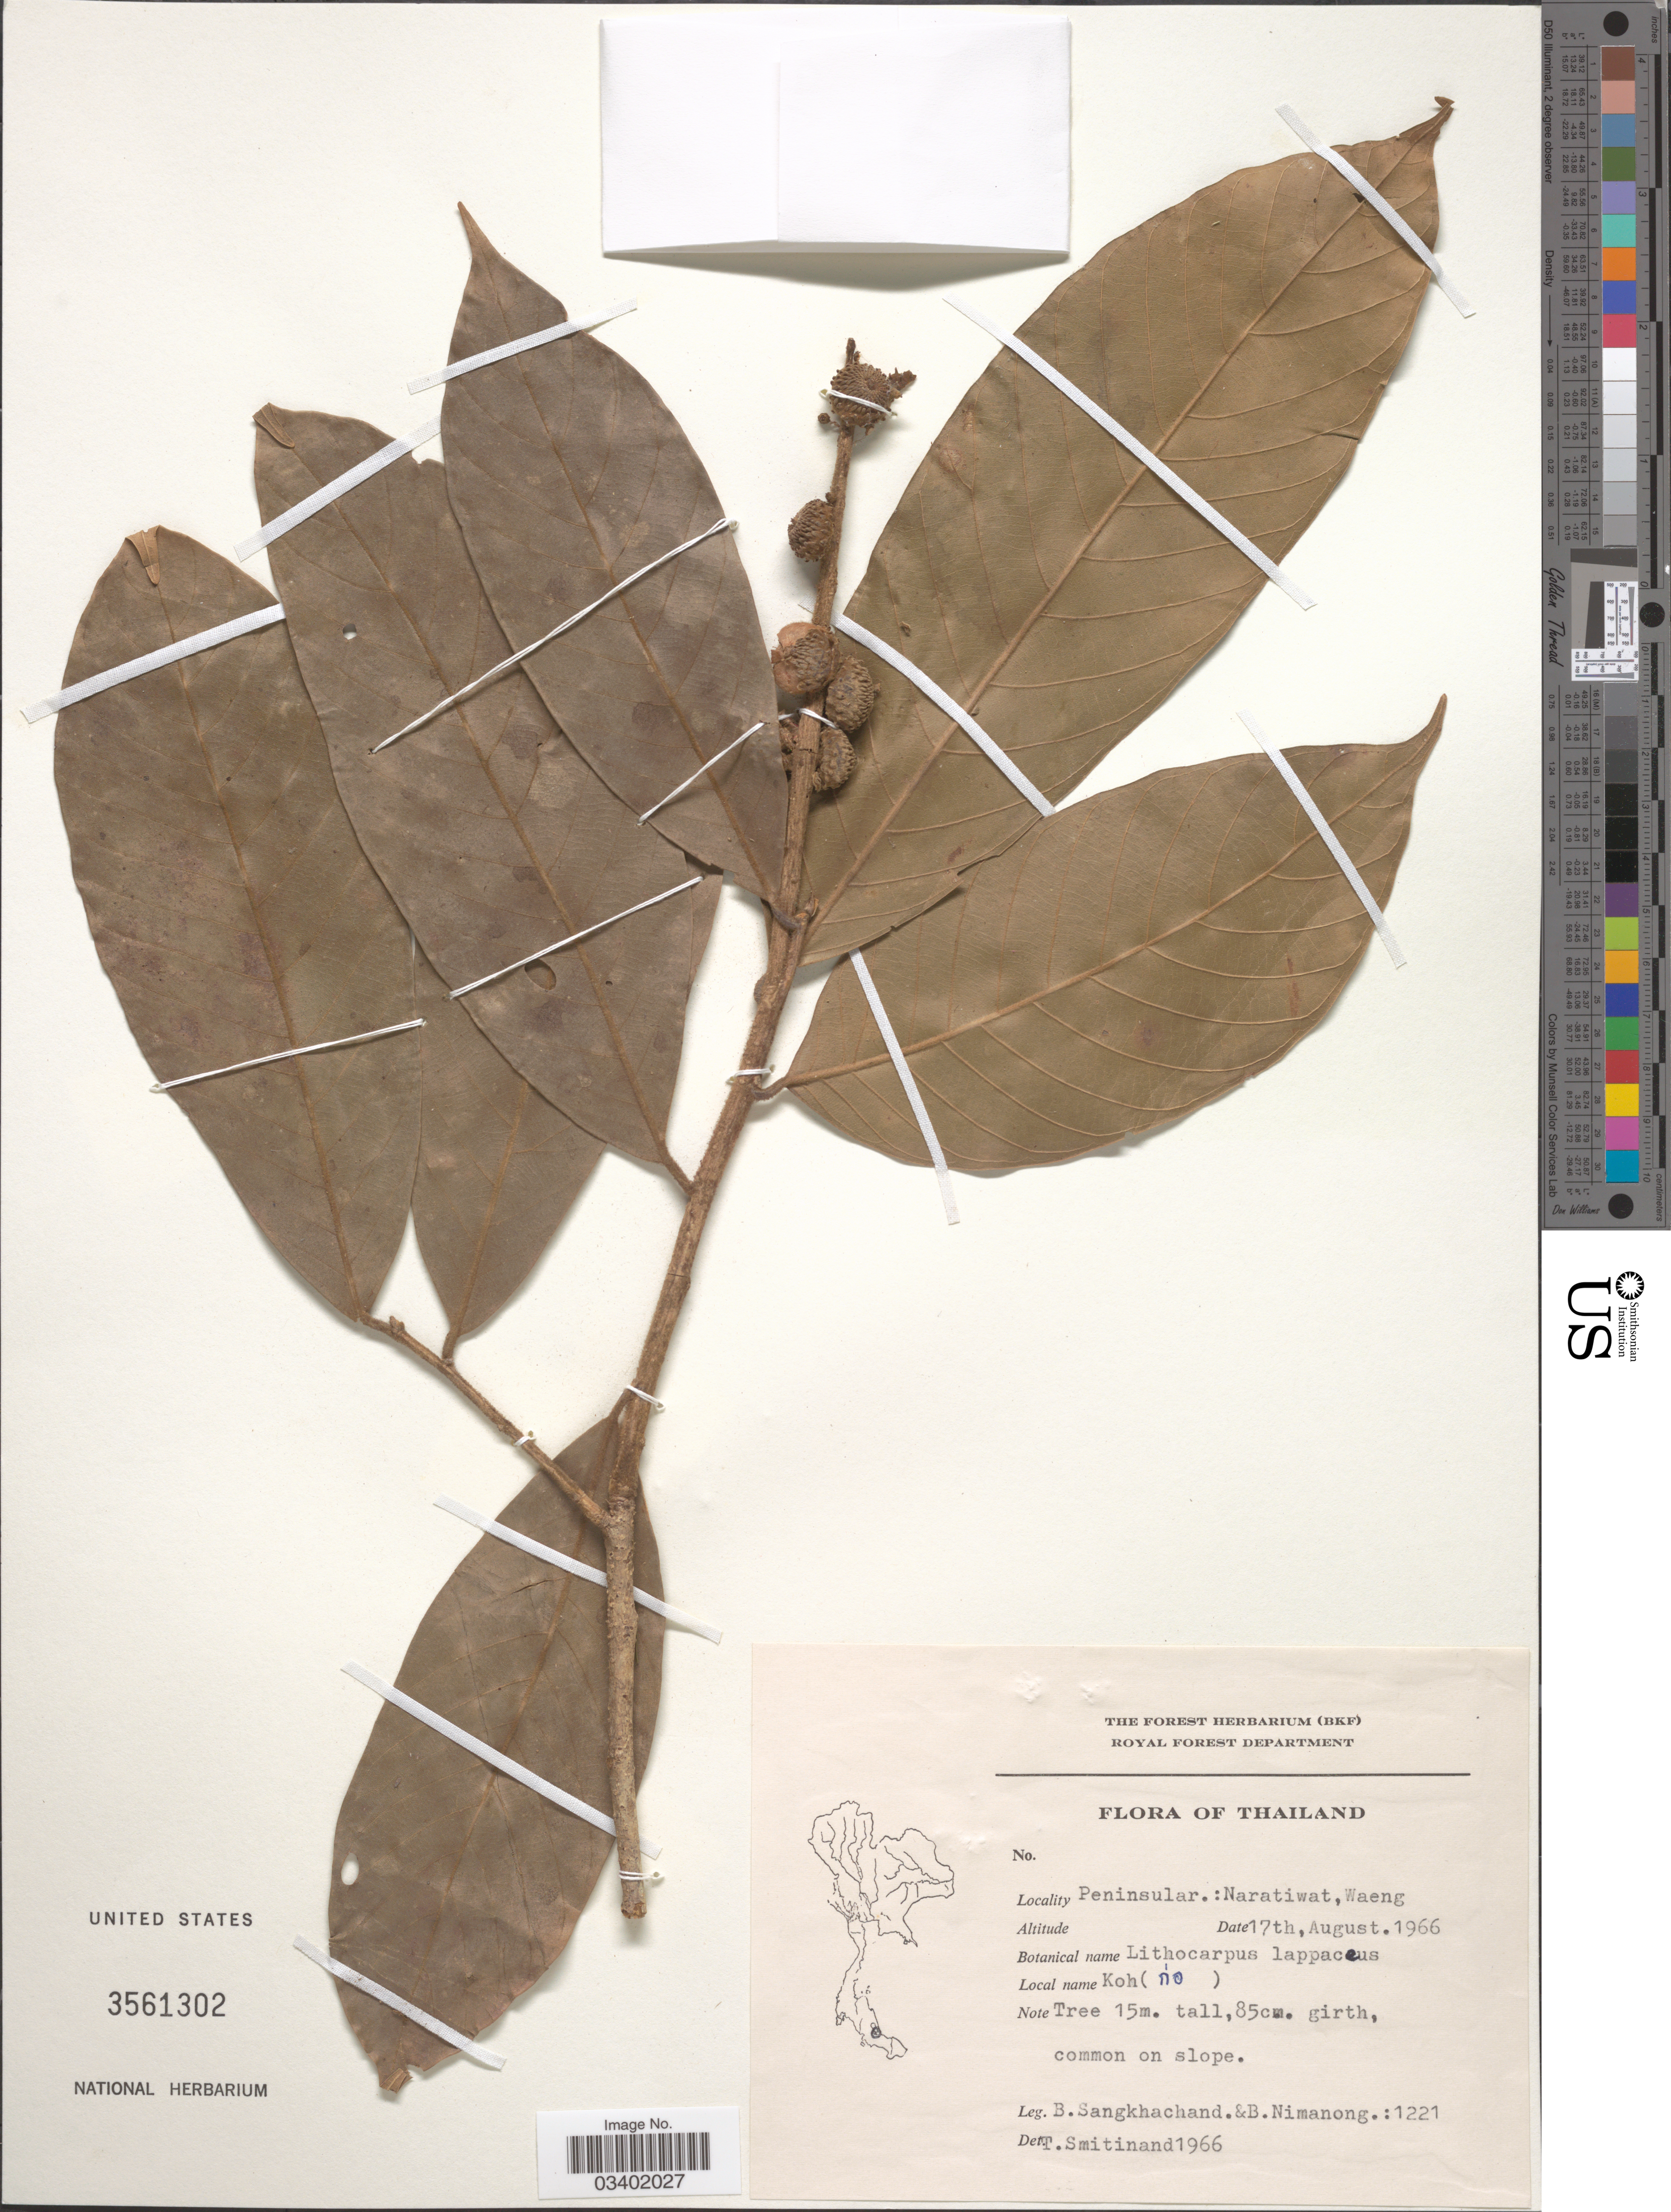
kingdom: Plantae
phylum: Tracheophyta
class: Magnoliopsida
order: Fagales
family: Fagaceae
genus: Lithocarpus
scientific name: Lithocarpus lappaceus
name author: (Roxb.) Rehder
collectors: B. Sangkhachand & B. Nimanong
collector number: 1221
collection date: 1966-08-17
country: Thailand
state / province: Narathiwat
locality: Peninsular.: Naratiwat, Waeng.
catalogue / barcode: US 3561302